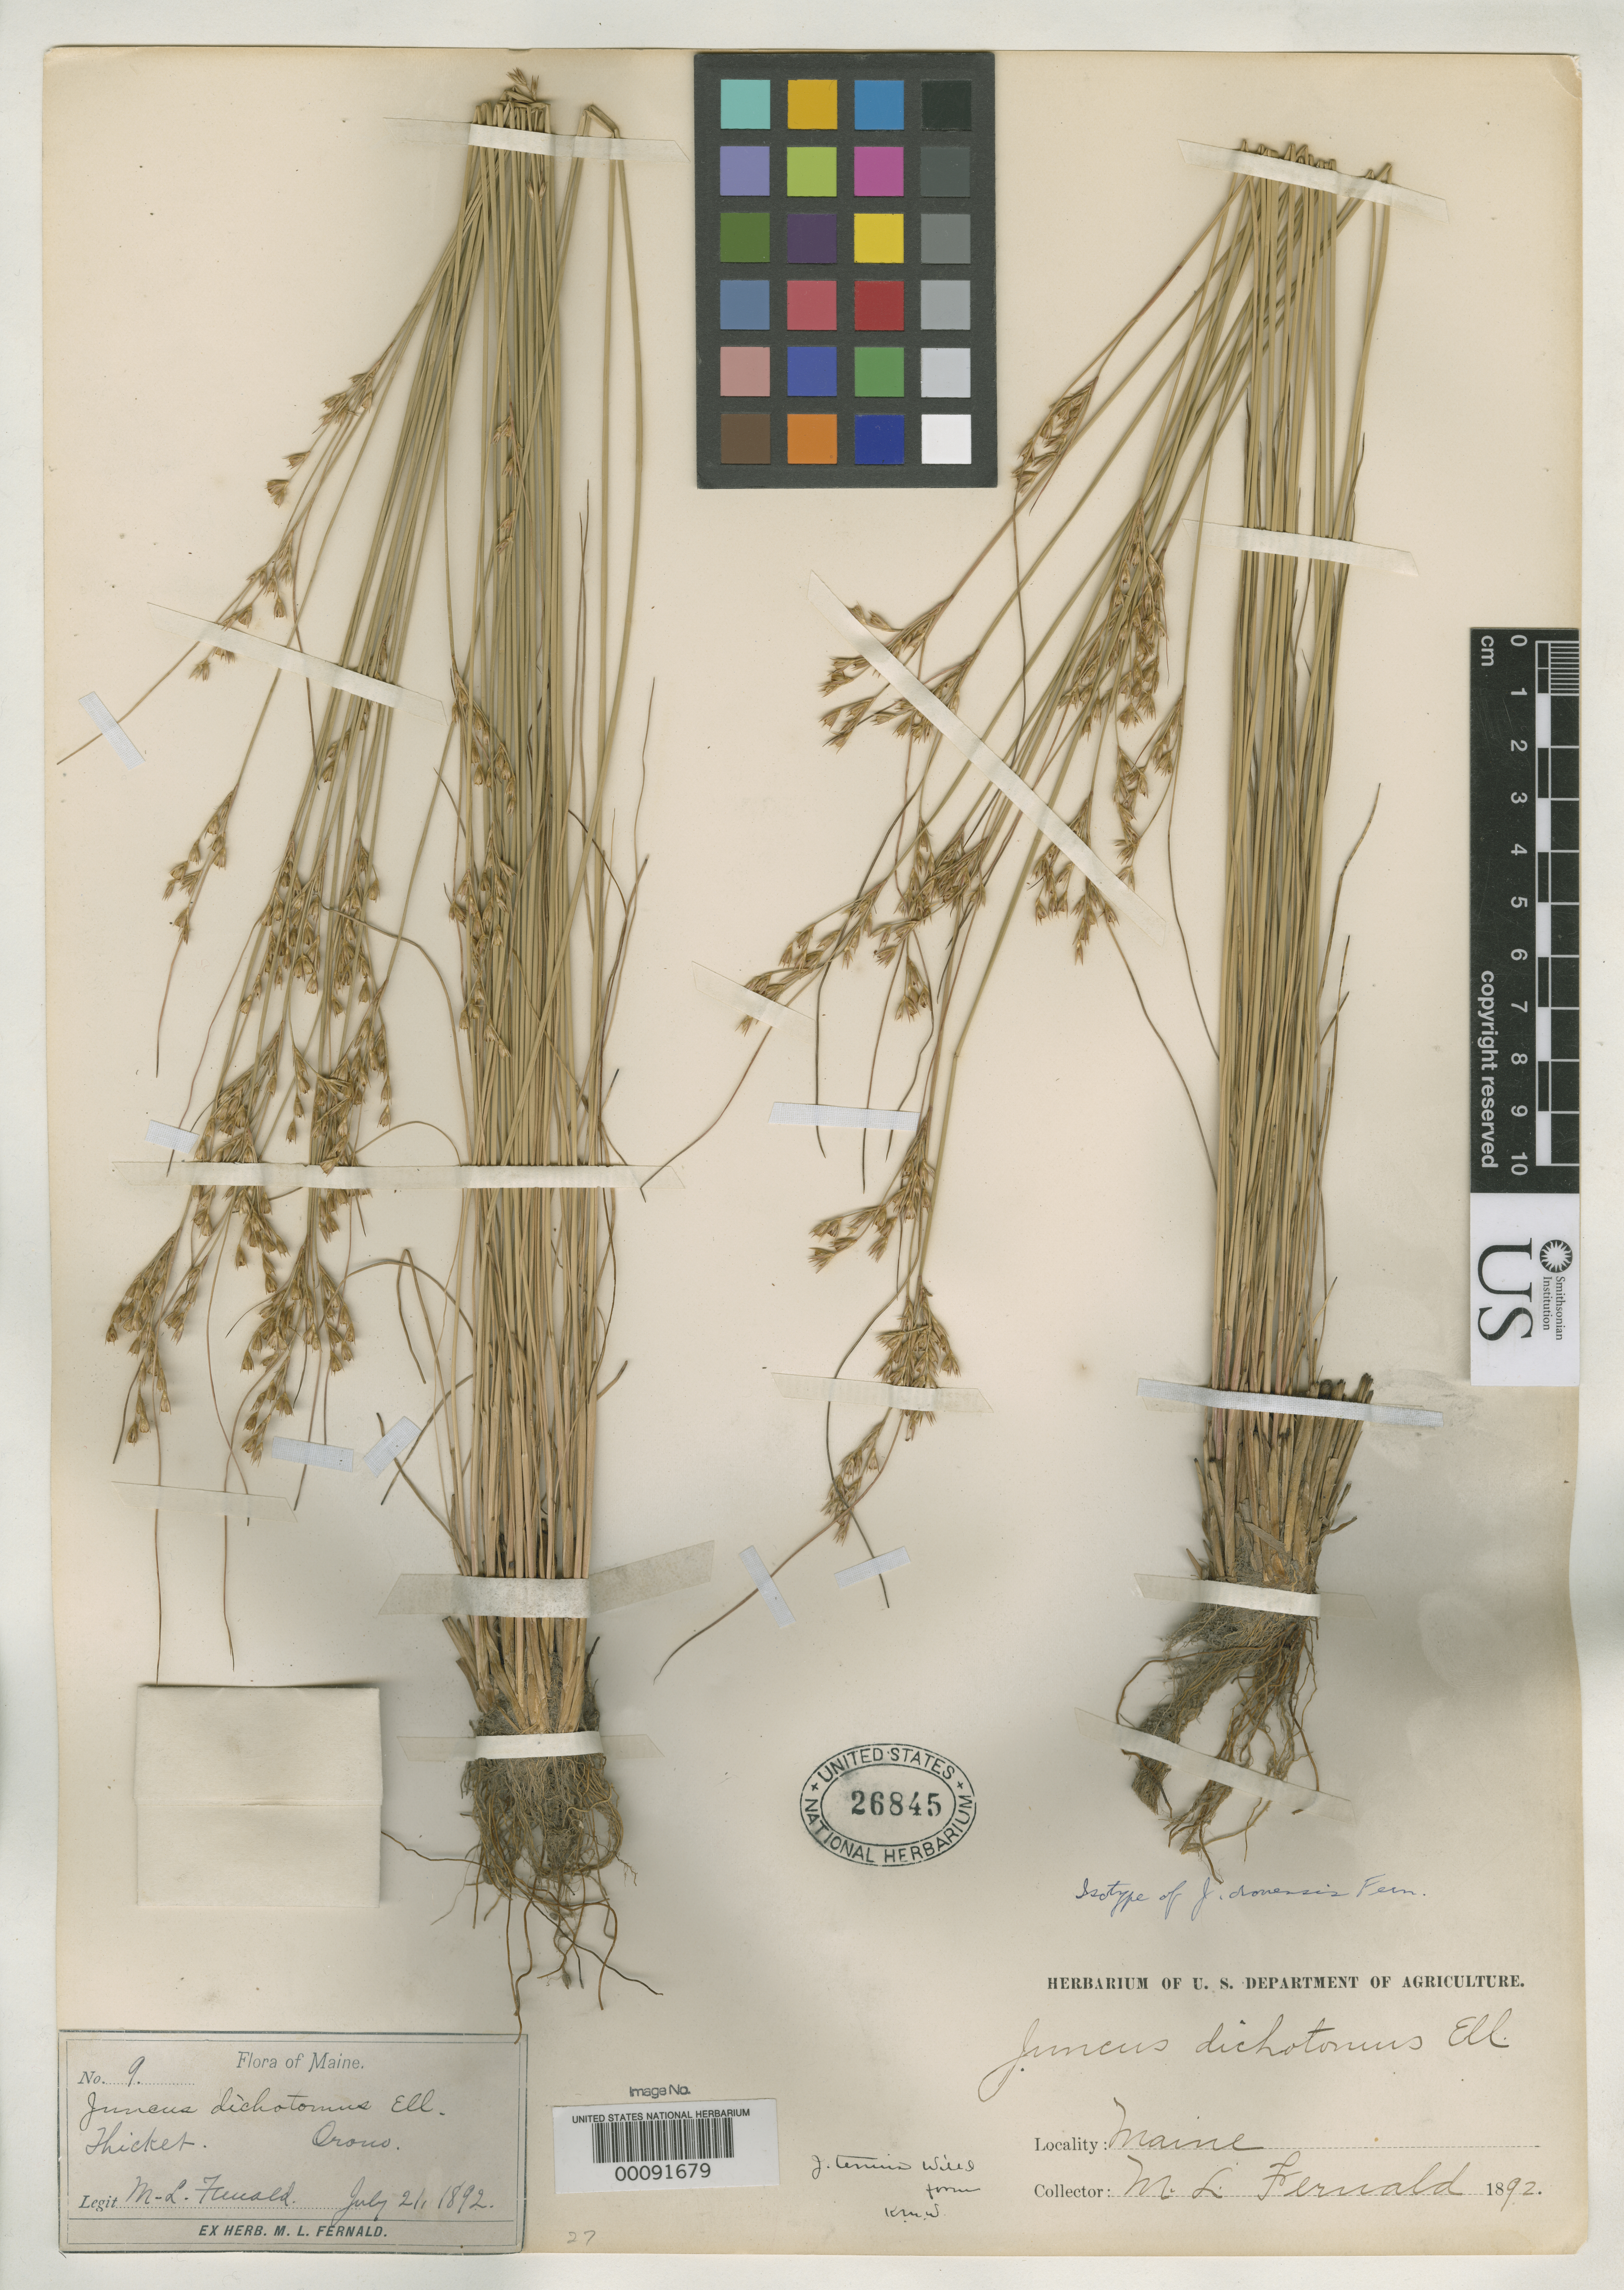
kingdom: Plantae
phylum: Tracheophyta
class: Liliopsida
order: Poales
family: Juncaceae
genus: Juncus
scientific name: Juncus oronensis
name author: Fernald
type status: Isotype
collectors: M. L. Fernald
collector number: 9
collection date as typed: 21 Jul 1892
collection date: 1892-07-21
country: United States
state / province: Maine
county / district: Penobscot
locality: Orono.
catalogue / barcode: US 26845